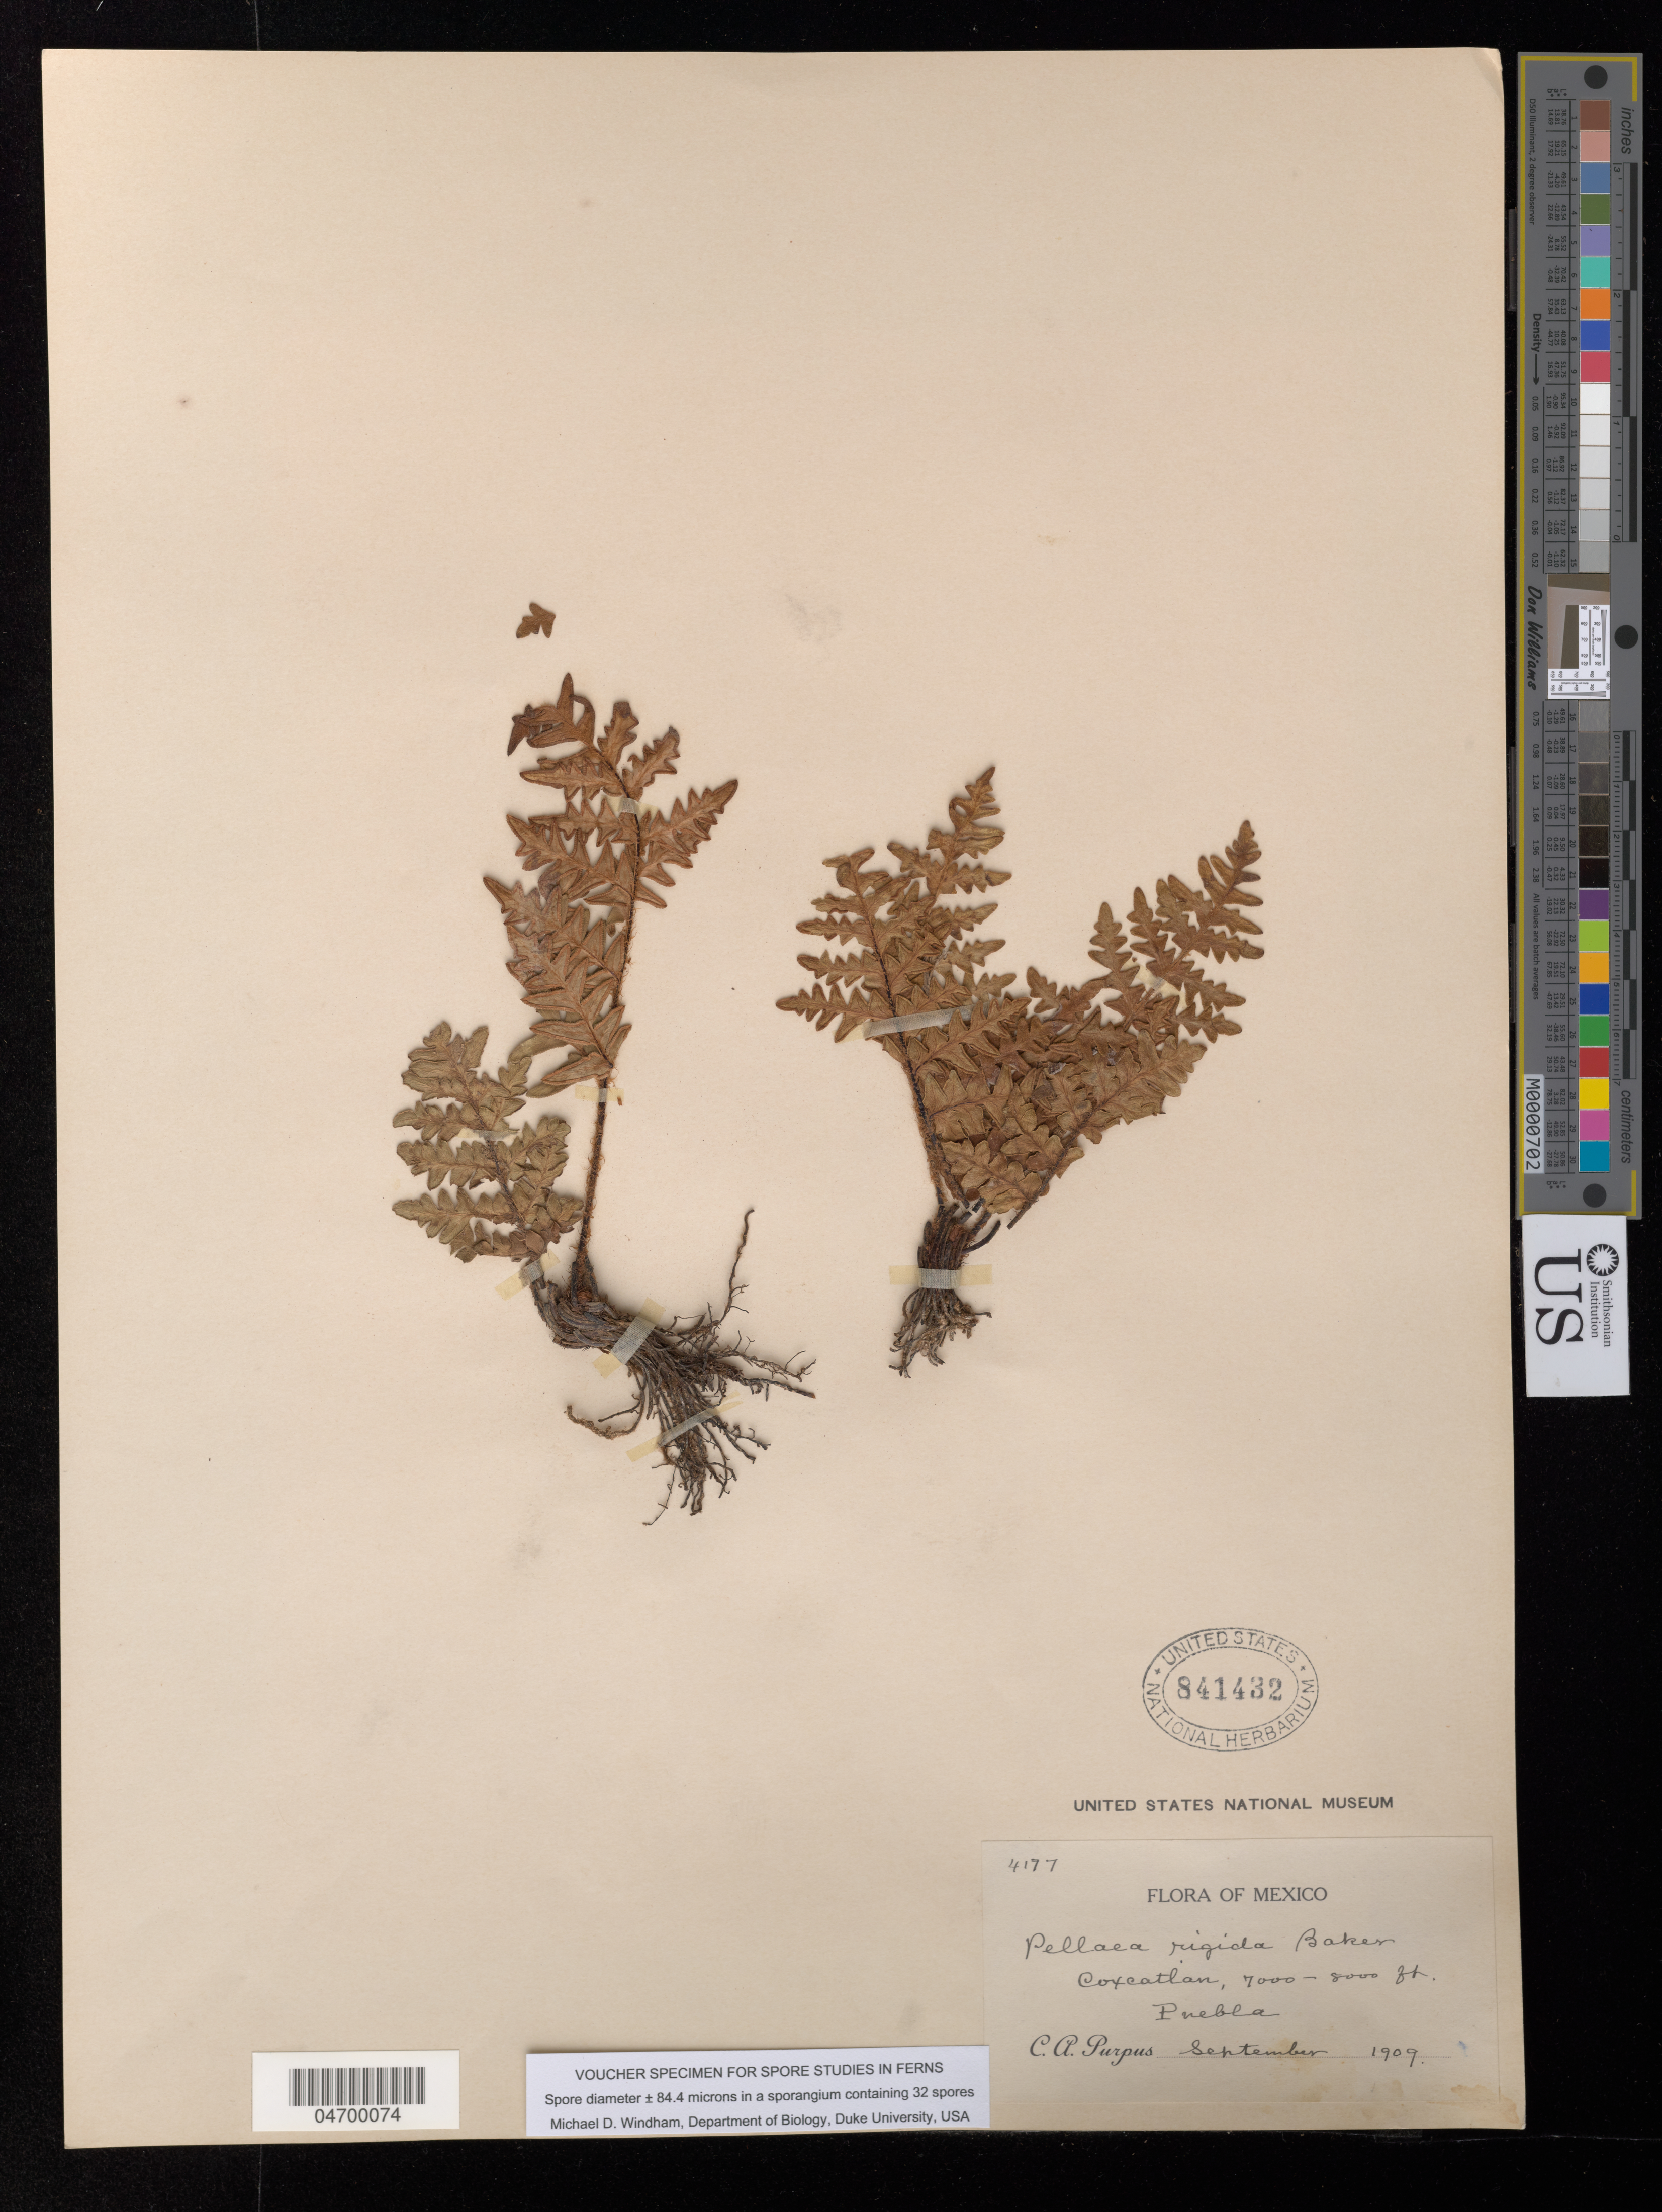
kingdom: Plantae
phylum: Tracheophyta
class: Polypodiopsida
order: Polypodiales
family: Pteridaceae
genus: Pellaea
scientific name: Pellaea rigida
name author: (Sw.) Hook. f.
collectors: C. A. Purpus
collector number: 4177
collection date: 1909-09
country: Mexico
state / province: Puebla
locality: Coxcatlan.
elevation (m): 2134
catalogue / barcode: US 841432